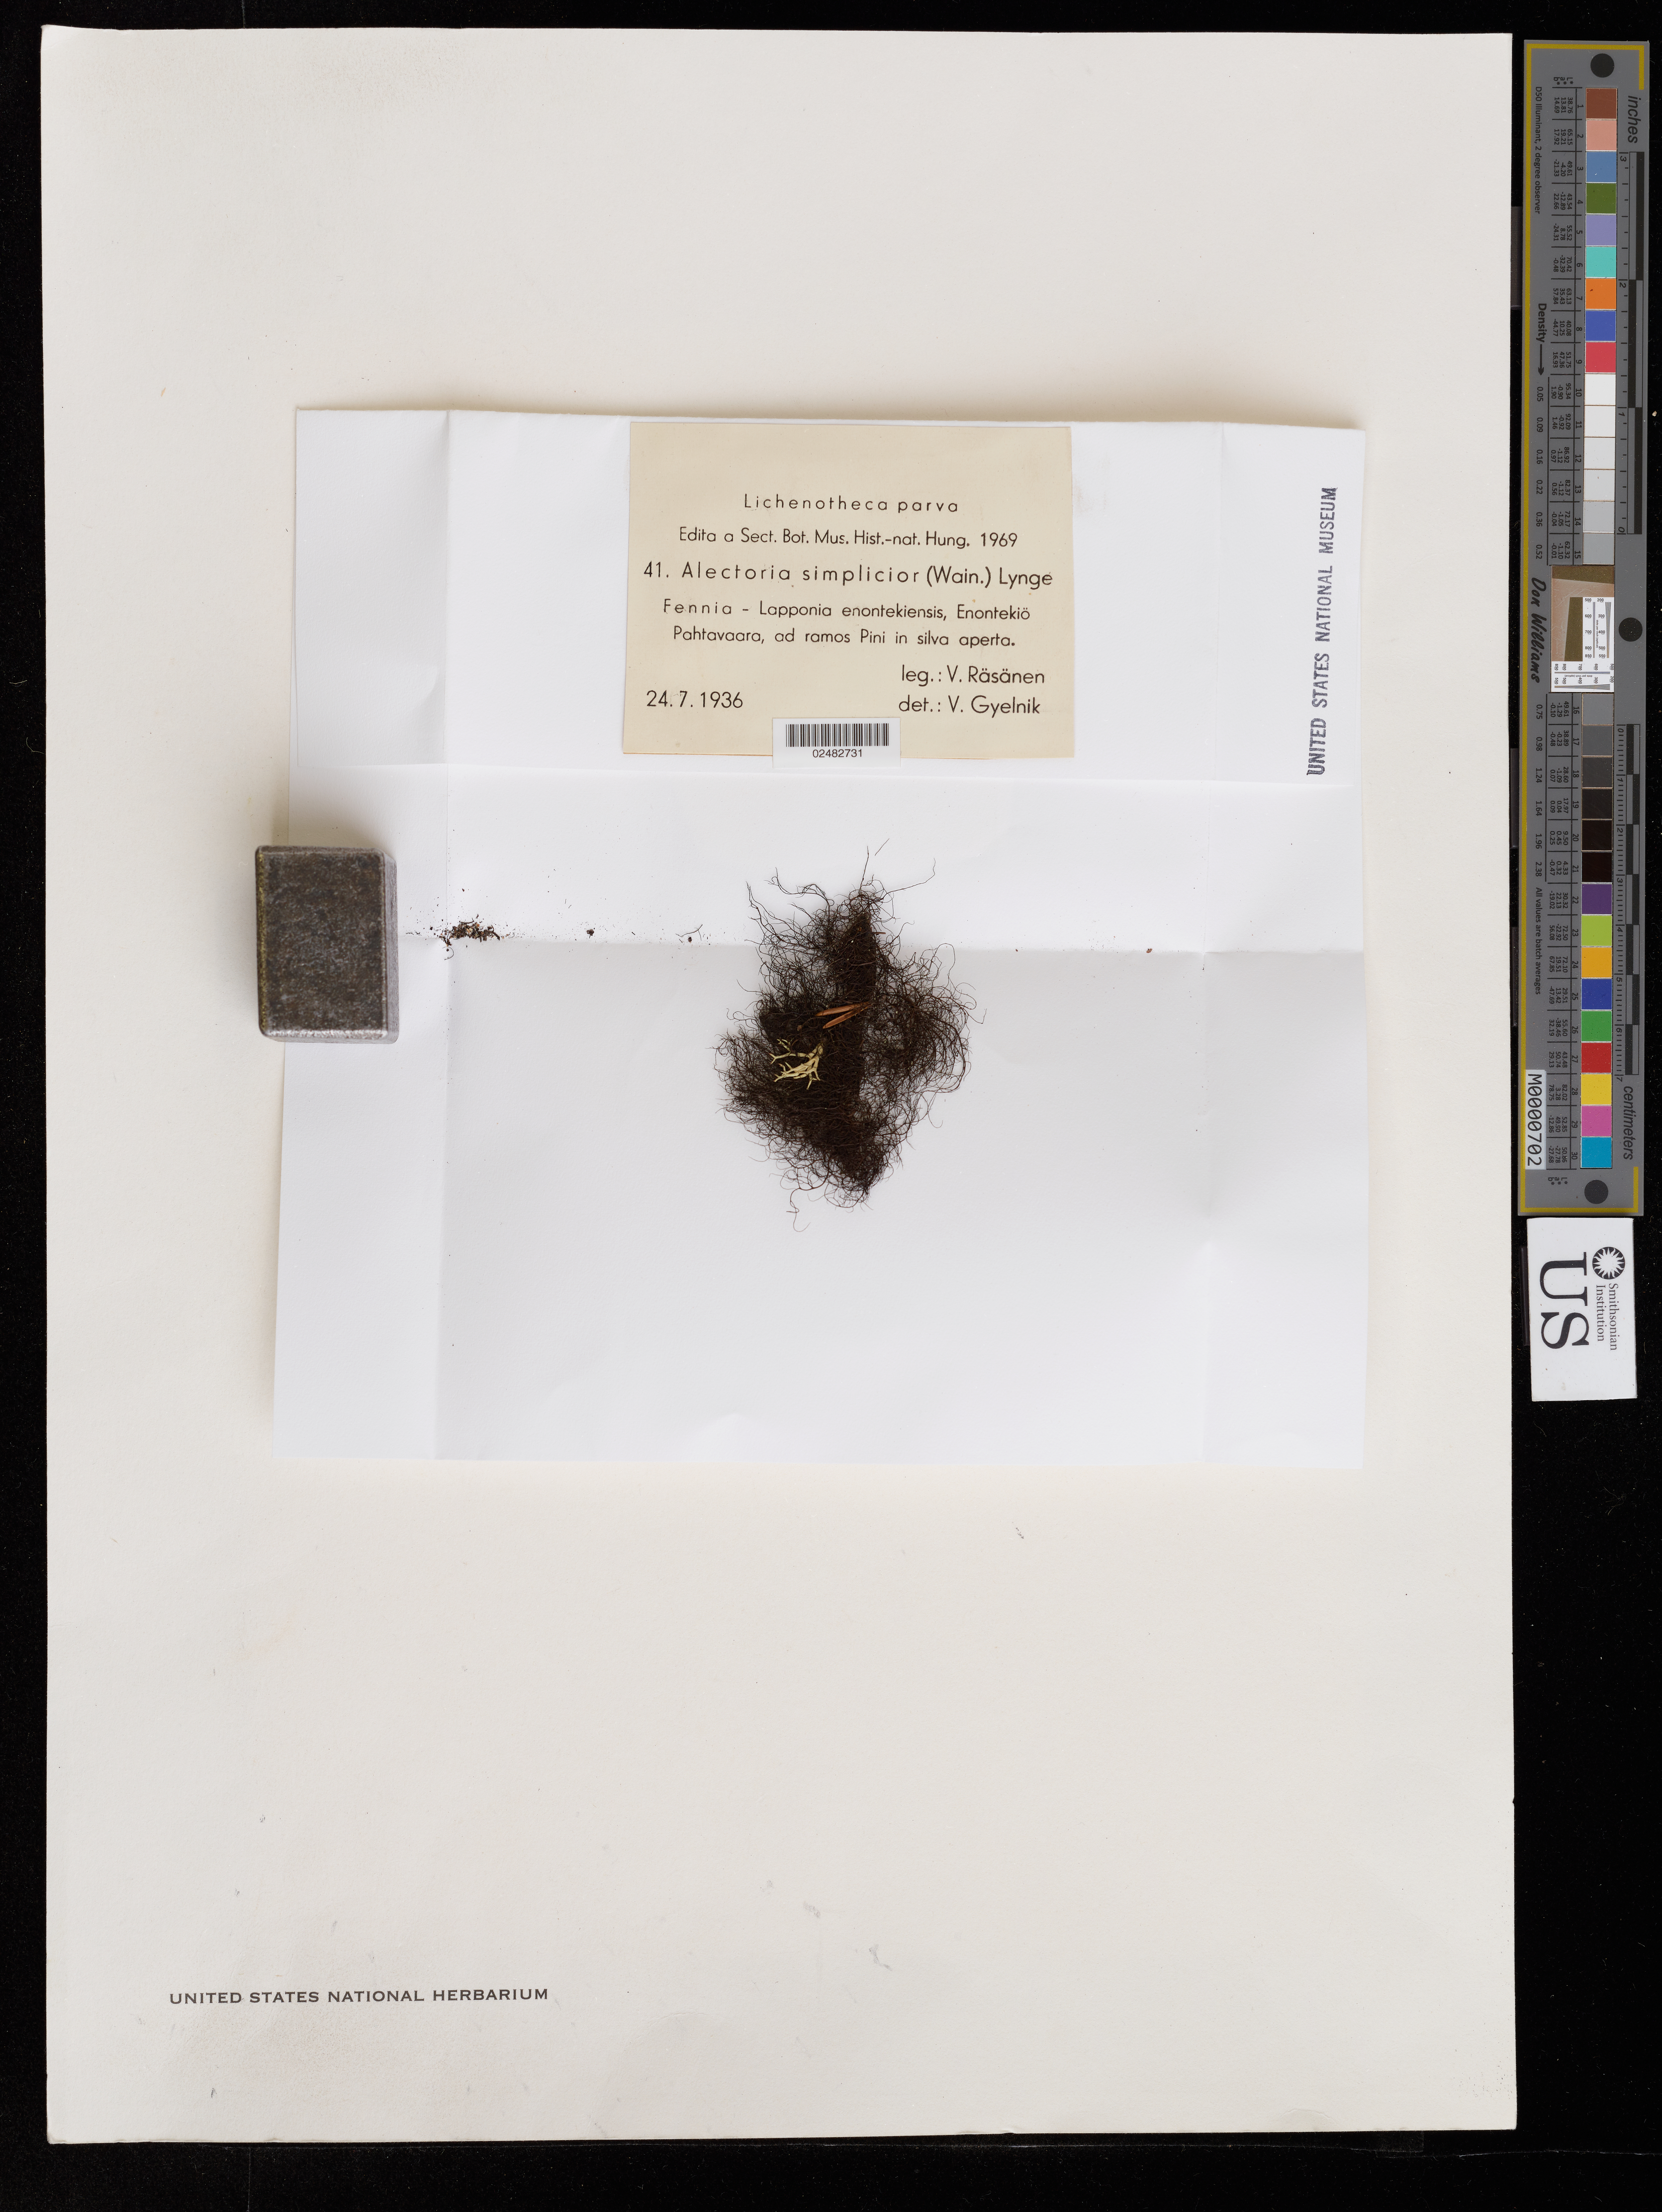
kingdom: Fungi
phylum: Ascomycota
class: Lecanoromycetes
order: Lecanorales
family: Parmeliaceae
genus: Alectoria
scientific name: Alectoria simplicior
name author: (Vain.) Lynge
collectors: V. Räsänen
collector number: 41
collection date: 1936-07-24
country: Finland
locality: Fenniae. Lapponia enontekiensis: Enontekiö, Pahtavaara. Ad ramos Pini in silva aperto.